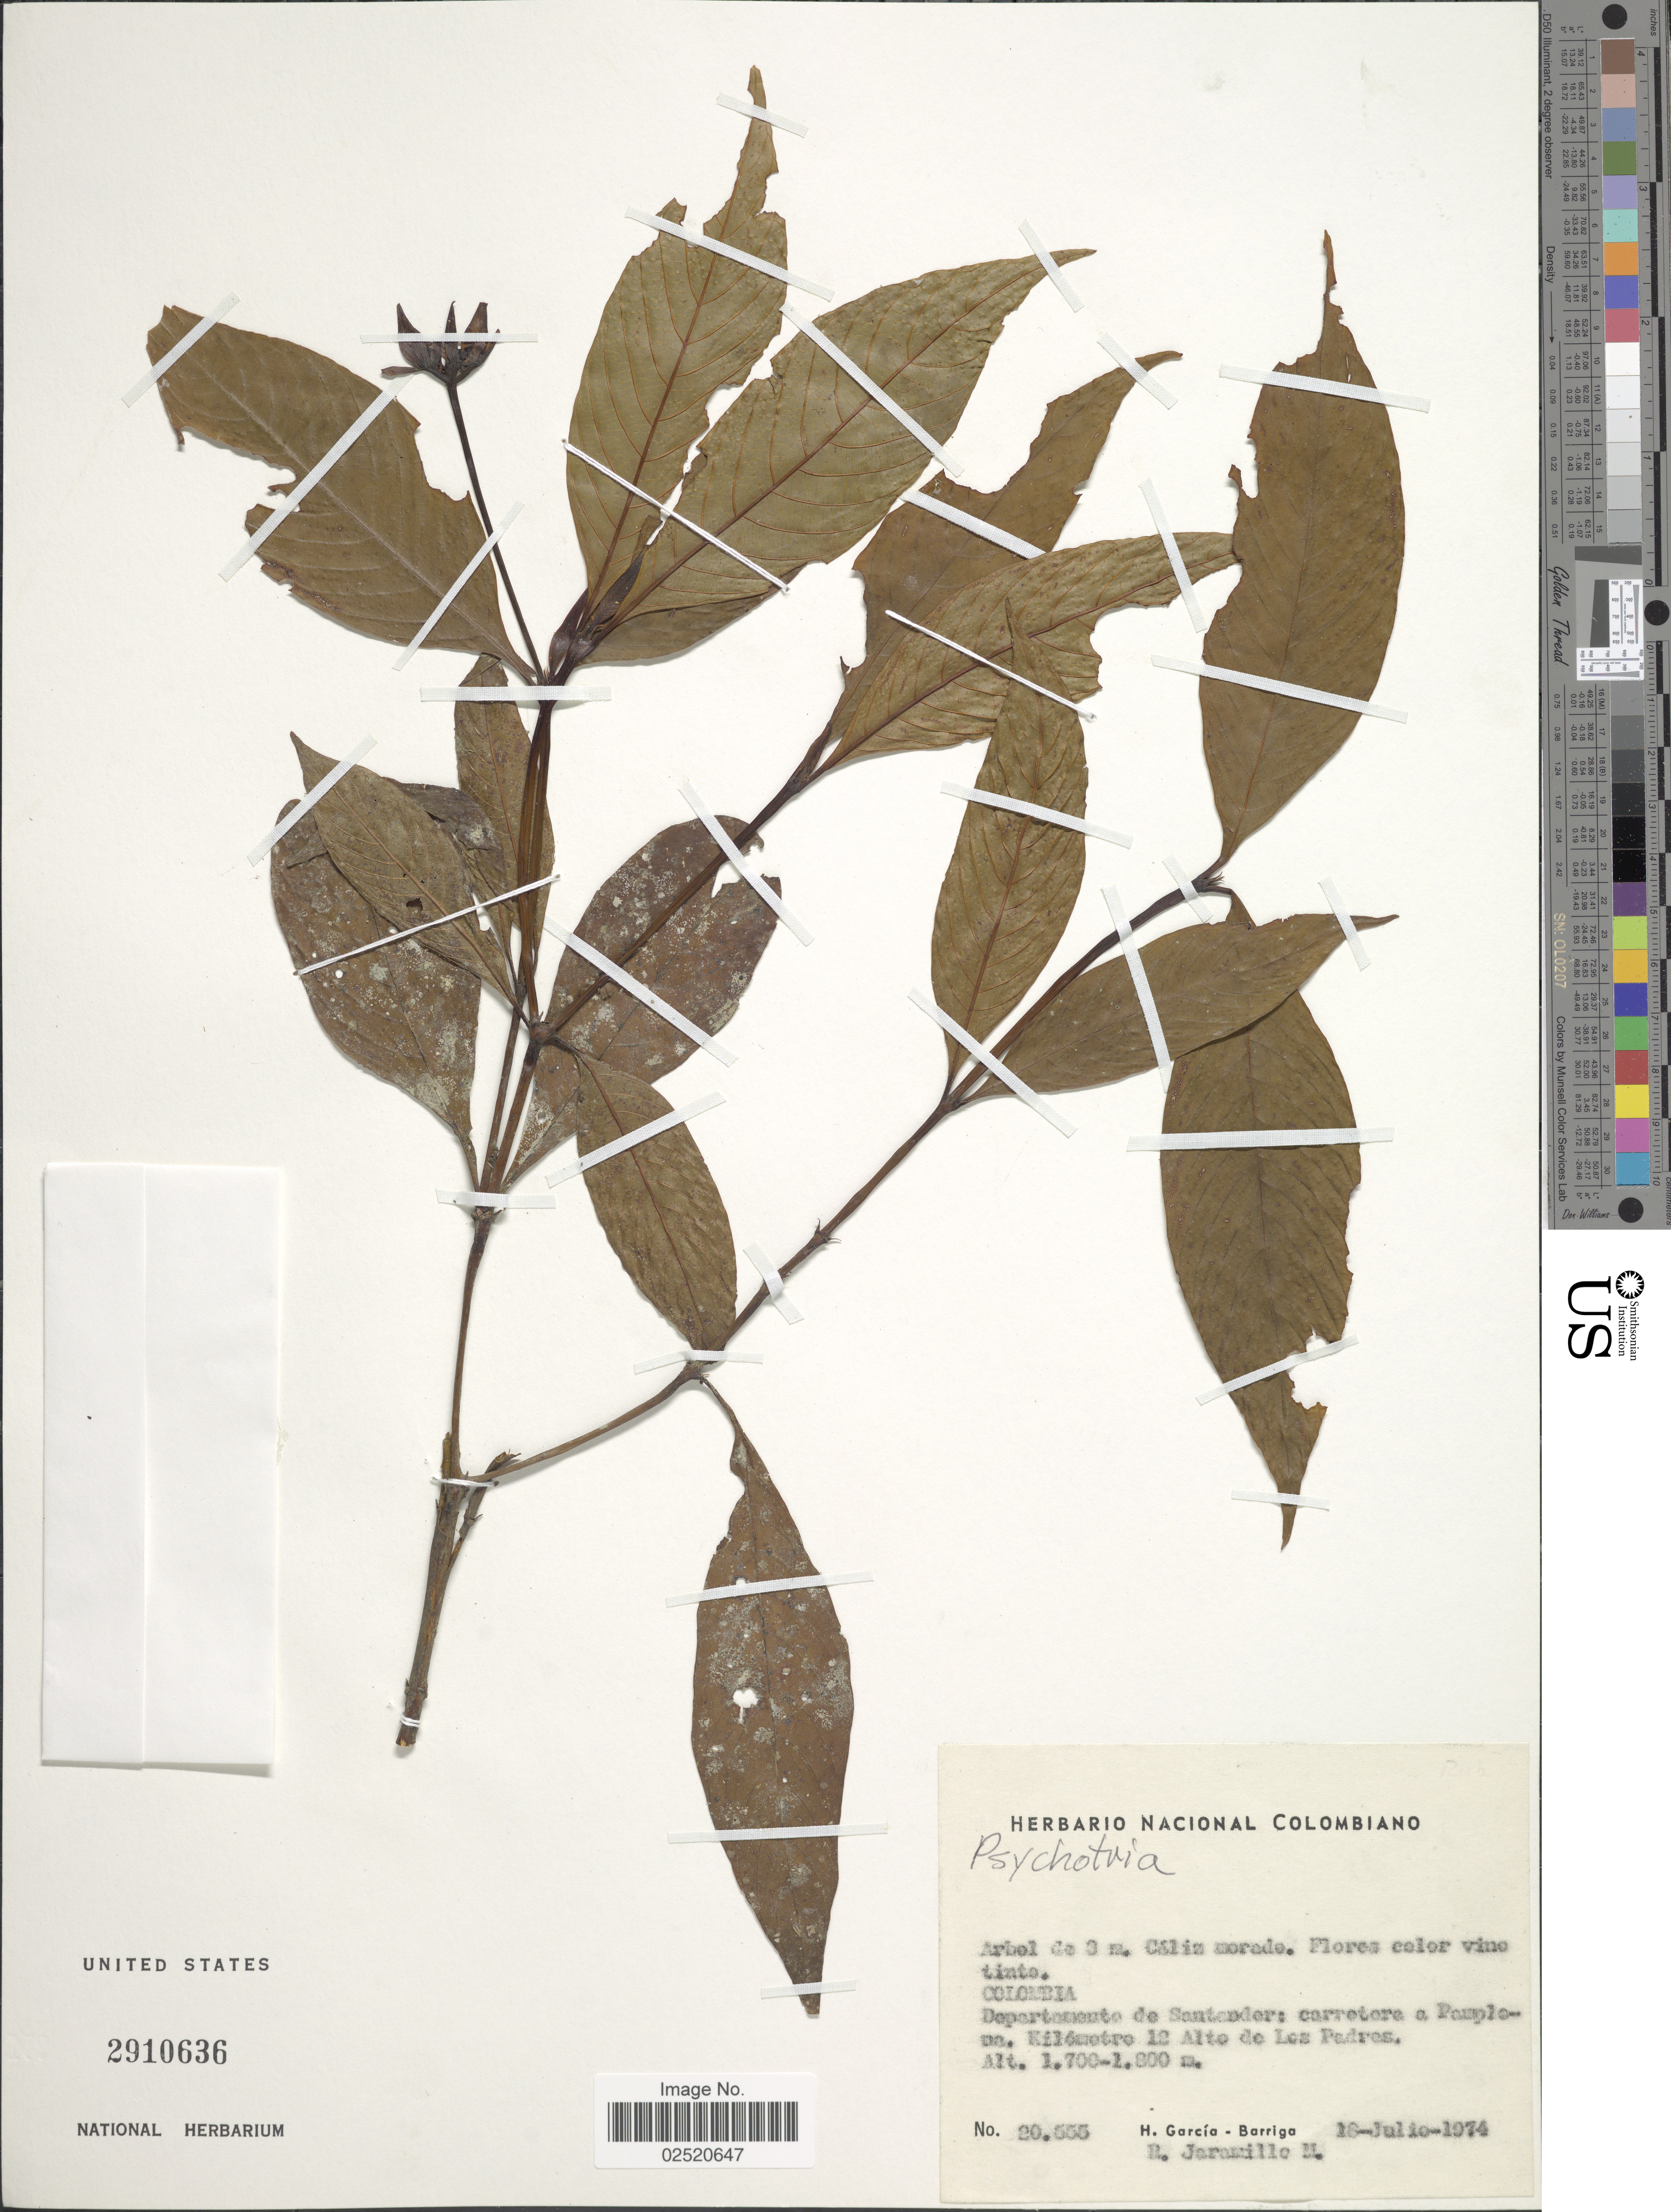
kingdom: Plantae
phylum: Tracheophyta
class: Magnoliopsida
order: Gentianales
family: Rubiaceae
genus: Psychotria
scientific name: Psychotria sp.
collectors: H. García Barriga & R. Jaramillo M.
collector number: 20555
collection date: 1974-07-18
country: Colombia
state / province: Santander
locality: Carretera a Pamlopa. Kilometre 12 Alto de Los Padres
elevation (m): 1700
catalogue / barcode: US 2910636